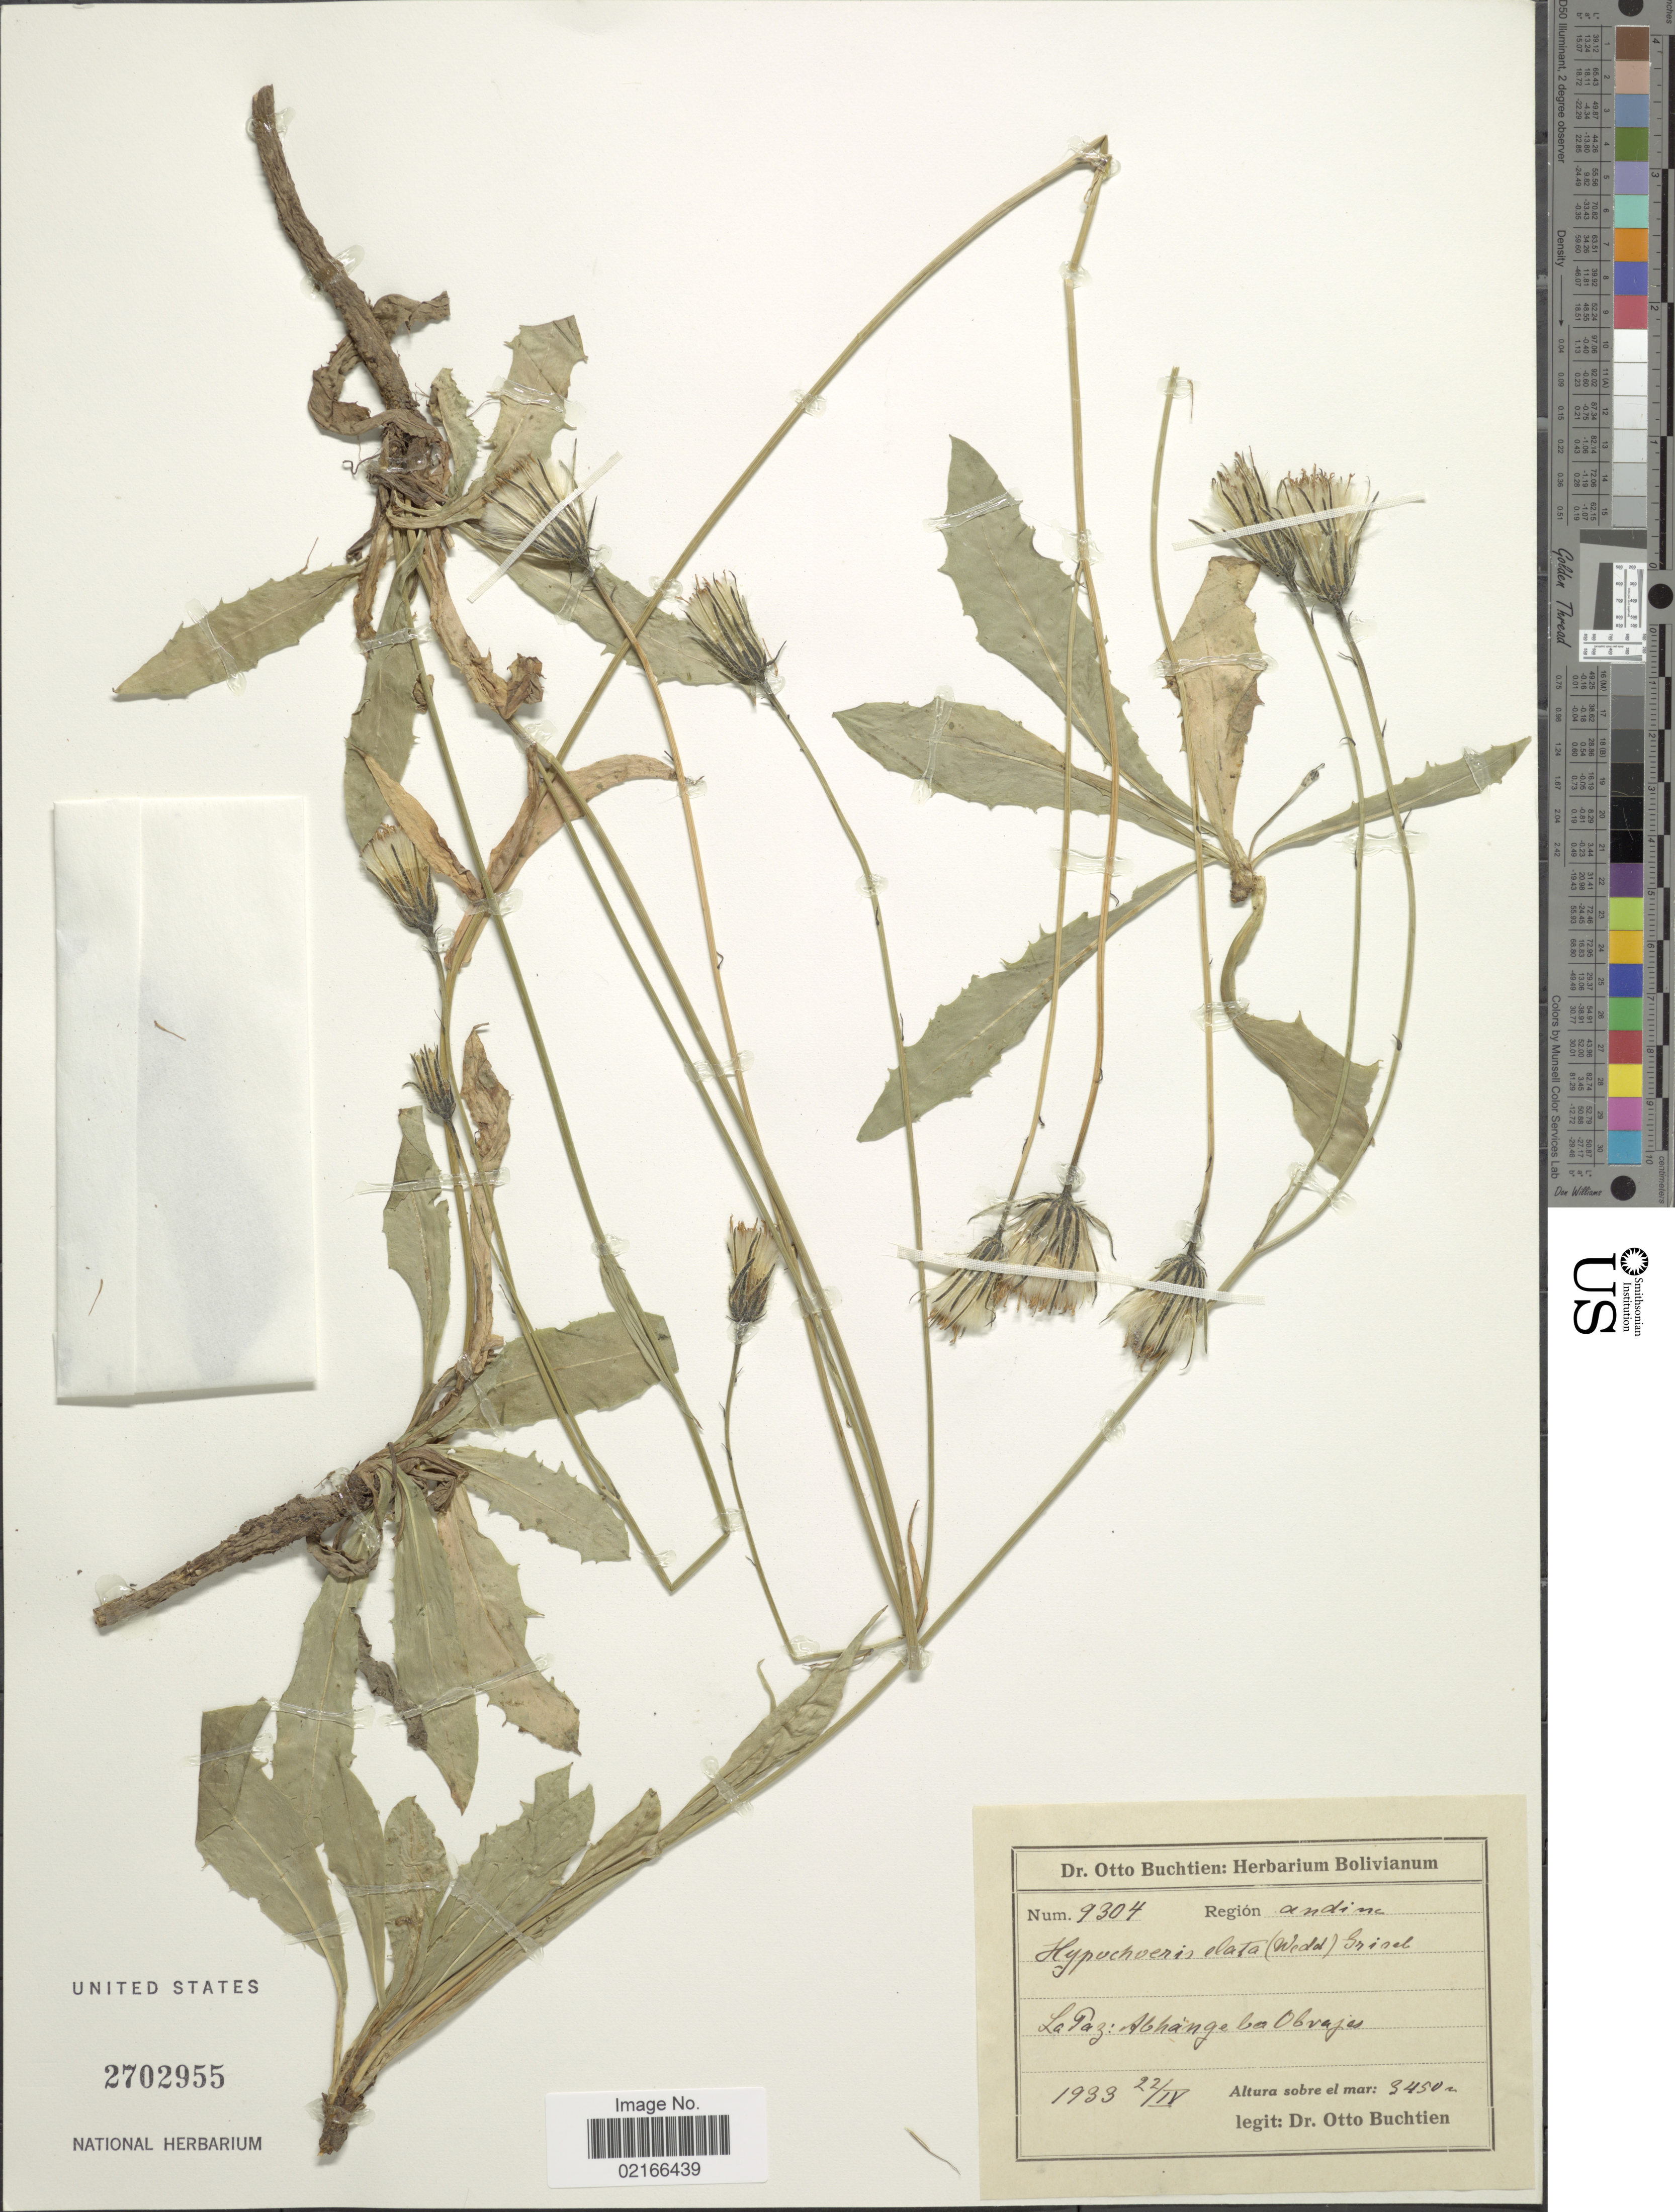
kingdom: Plantae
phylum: Tracheophyta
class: Magnoliopsida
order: Asterales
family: Asteraceae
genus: Hypochaeris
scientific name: Hypochaeris elata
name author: (Wedd.) Griseb.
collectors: O. Buchtien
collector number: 9304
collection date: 1933-04-22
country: Bolivia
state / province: La Paz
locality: Obrajes, Región andine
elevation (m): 3450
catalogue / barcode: US 2702955